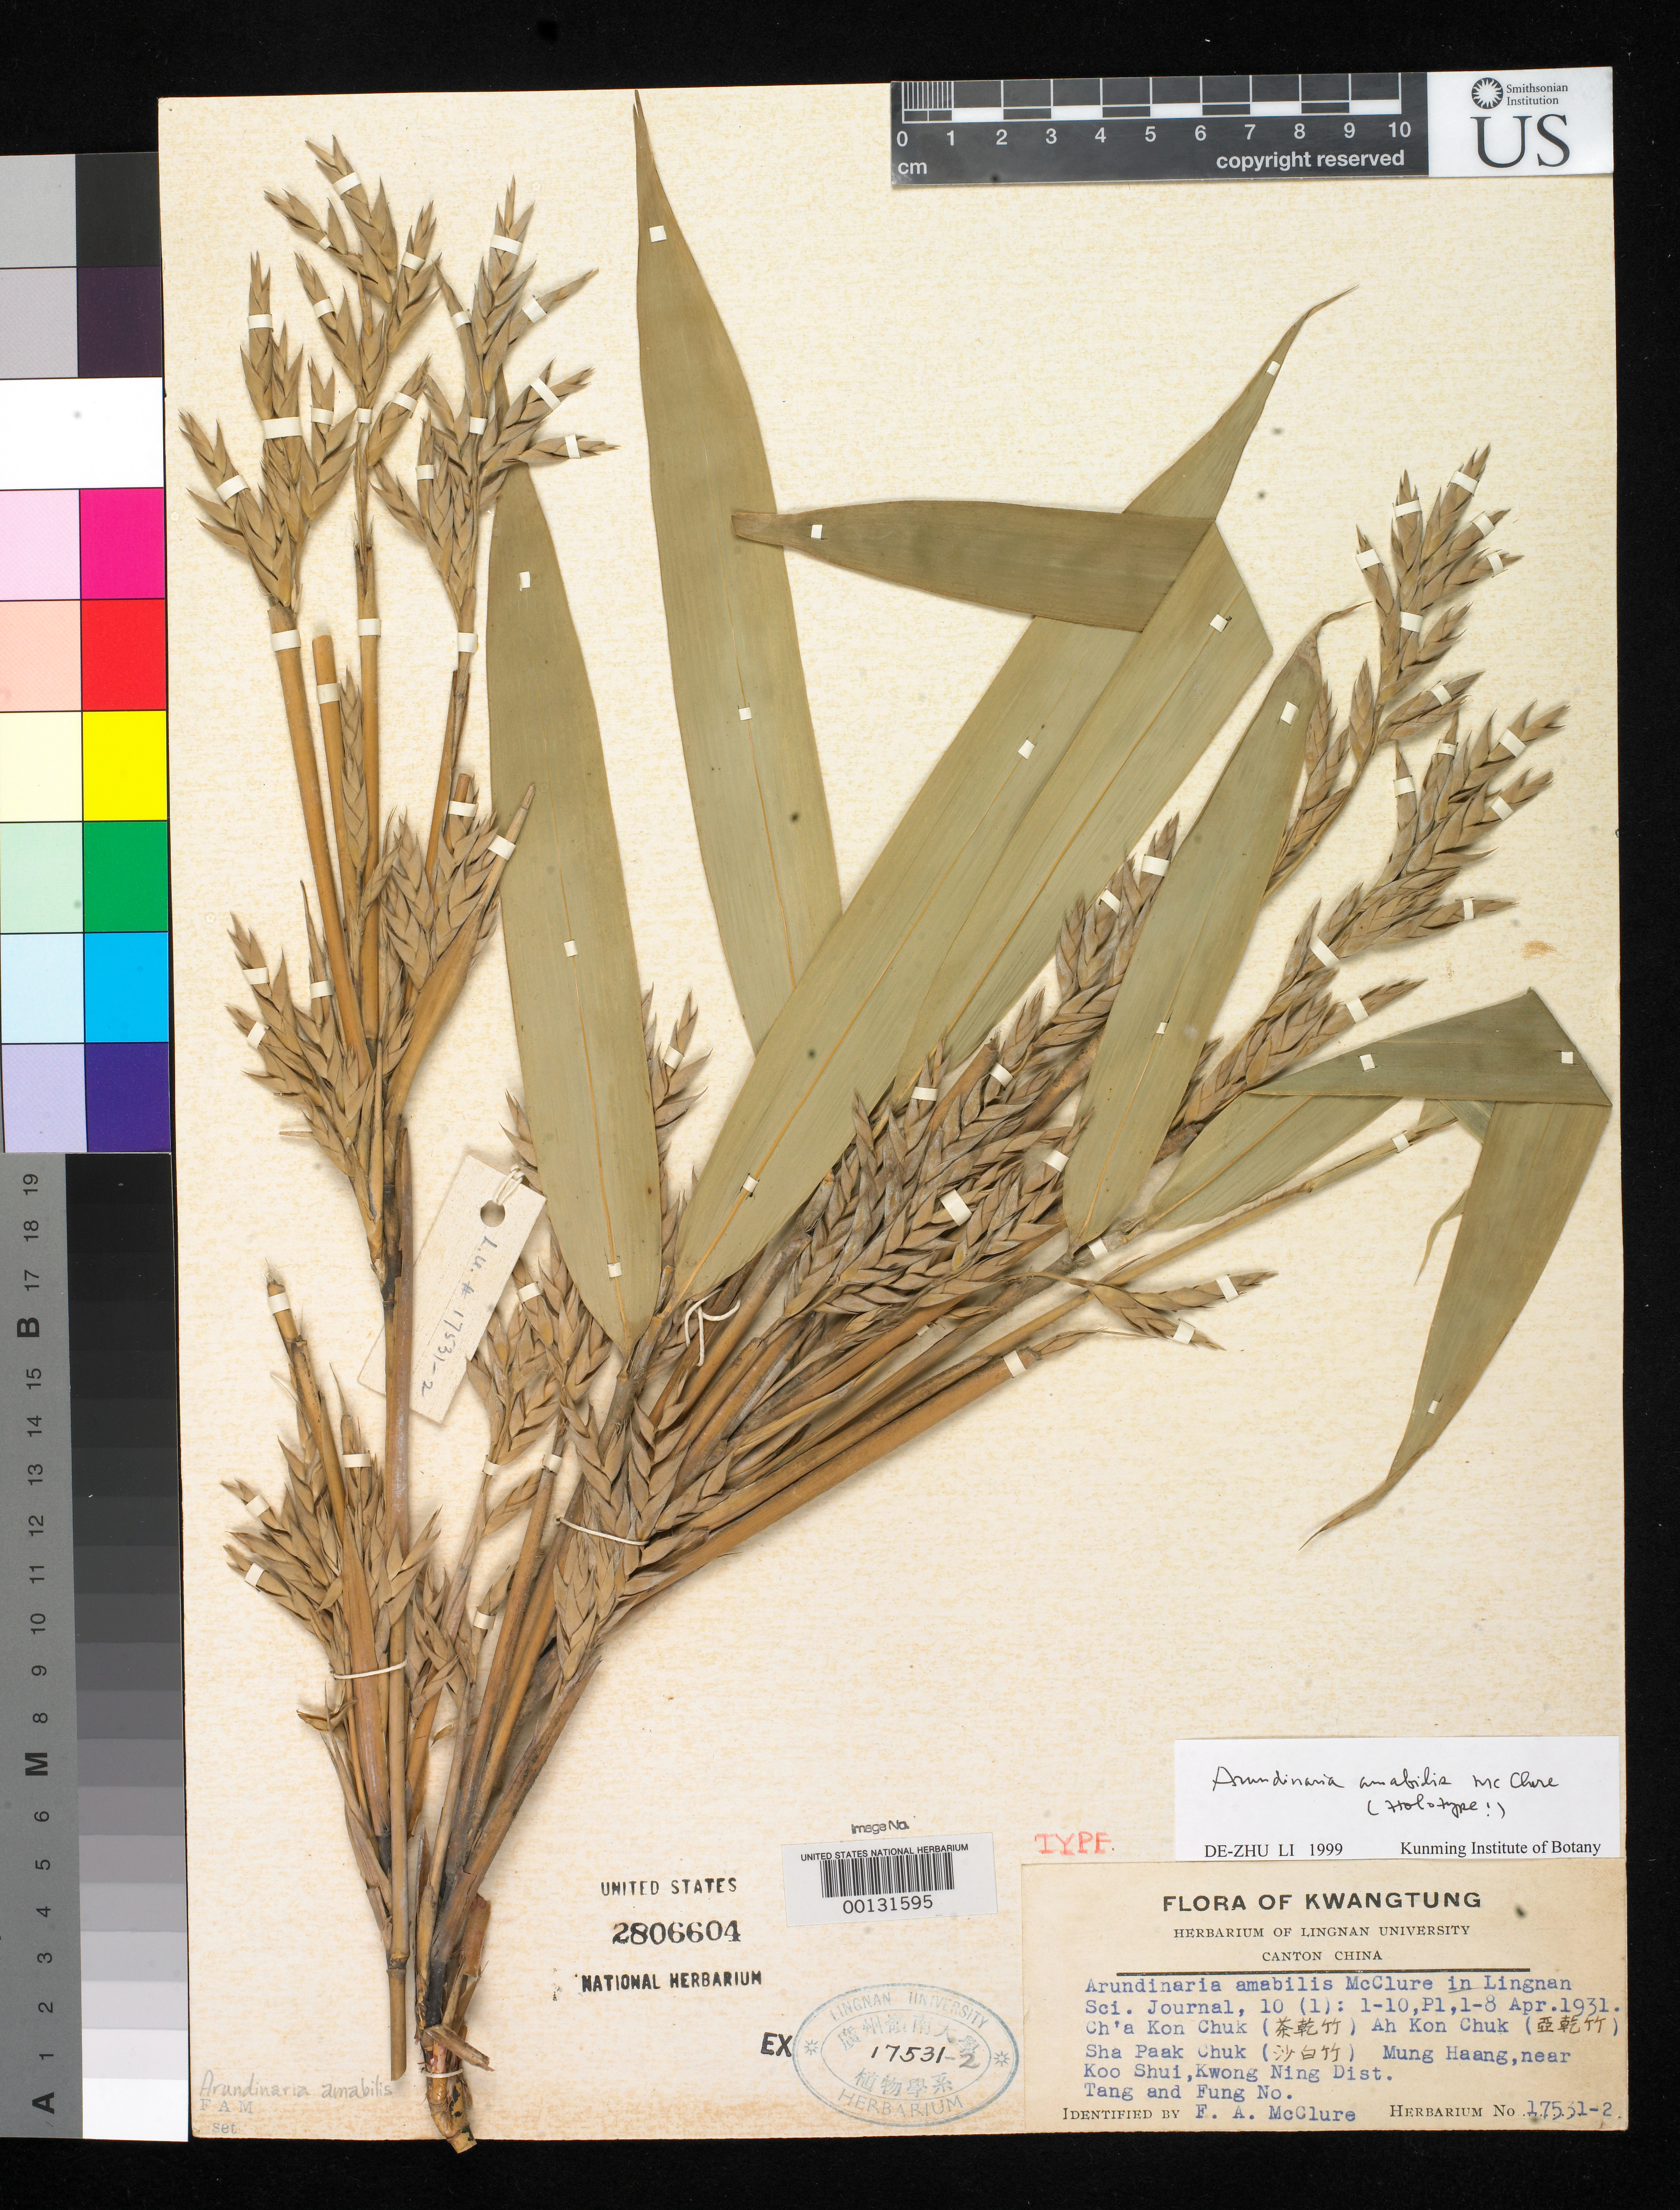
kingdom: Plantae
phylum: Tracheophyta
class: Liliopsida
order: Poales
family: Poaceae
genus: Arundinaria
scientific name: Arundinaria amabilis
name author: McClure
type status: Holotype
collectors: S. P. Tang & H. L. Fung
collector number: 17531-2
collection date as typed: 03 Mar 1929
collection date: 1929-03-03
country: China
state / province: Guangdong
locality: Mung Haang, near Koo Shui, Kwong Ning Dist.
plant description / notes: Specimen ex Lingnan University Herbarium. Specimen annotated "TYPE" (by McClure?) and "holotype" by De-Zhu Li (19991). "Tang and Fung" on label, apparently error for "Tsang and Fung".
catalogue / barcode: US 2806604